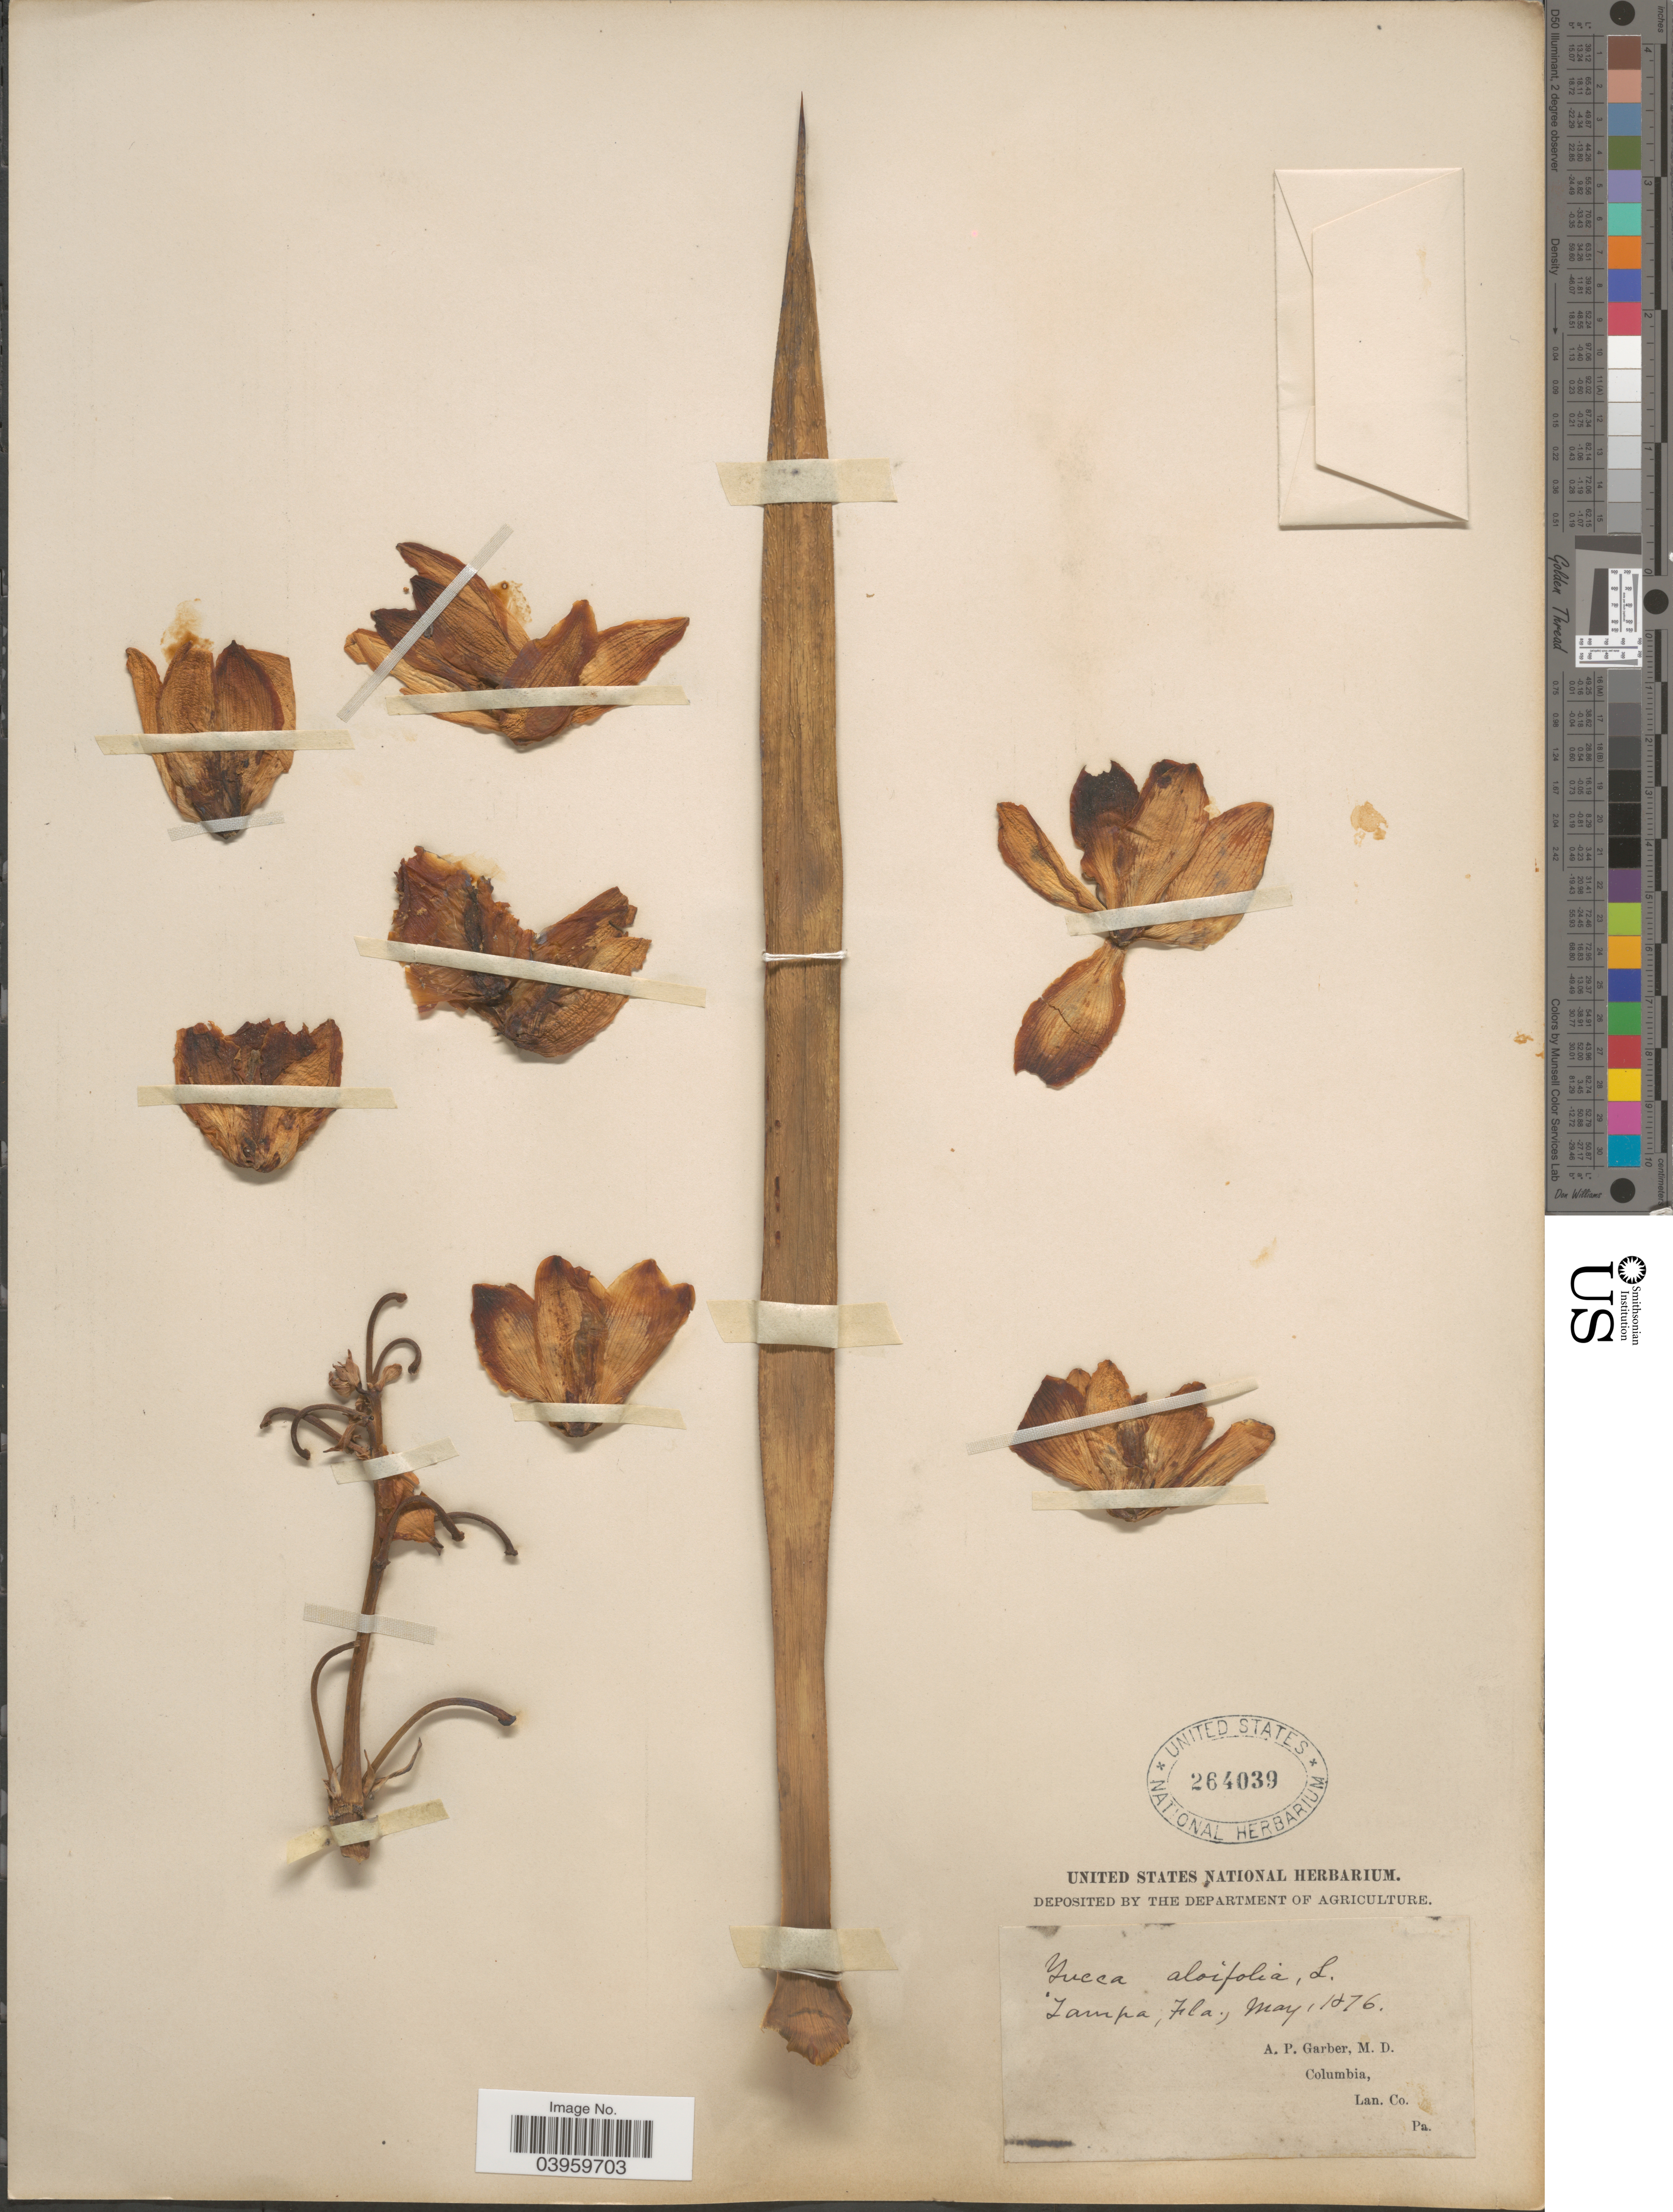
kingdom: Plantae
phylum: Tracheophyta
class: Liliopsida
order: Asparagales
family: Asparagaceae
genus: Yucca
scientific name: Yucca aloifolia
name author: L.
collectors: A. P. Garber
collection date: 1876-05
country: United States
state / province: Florida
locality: Tampa.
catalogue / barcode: US 264039